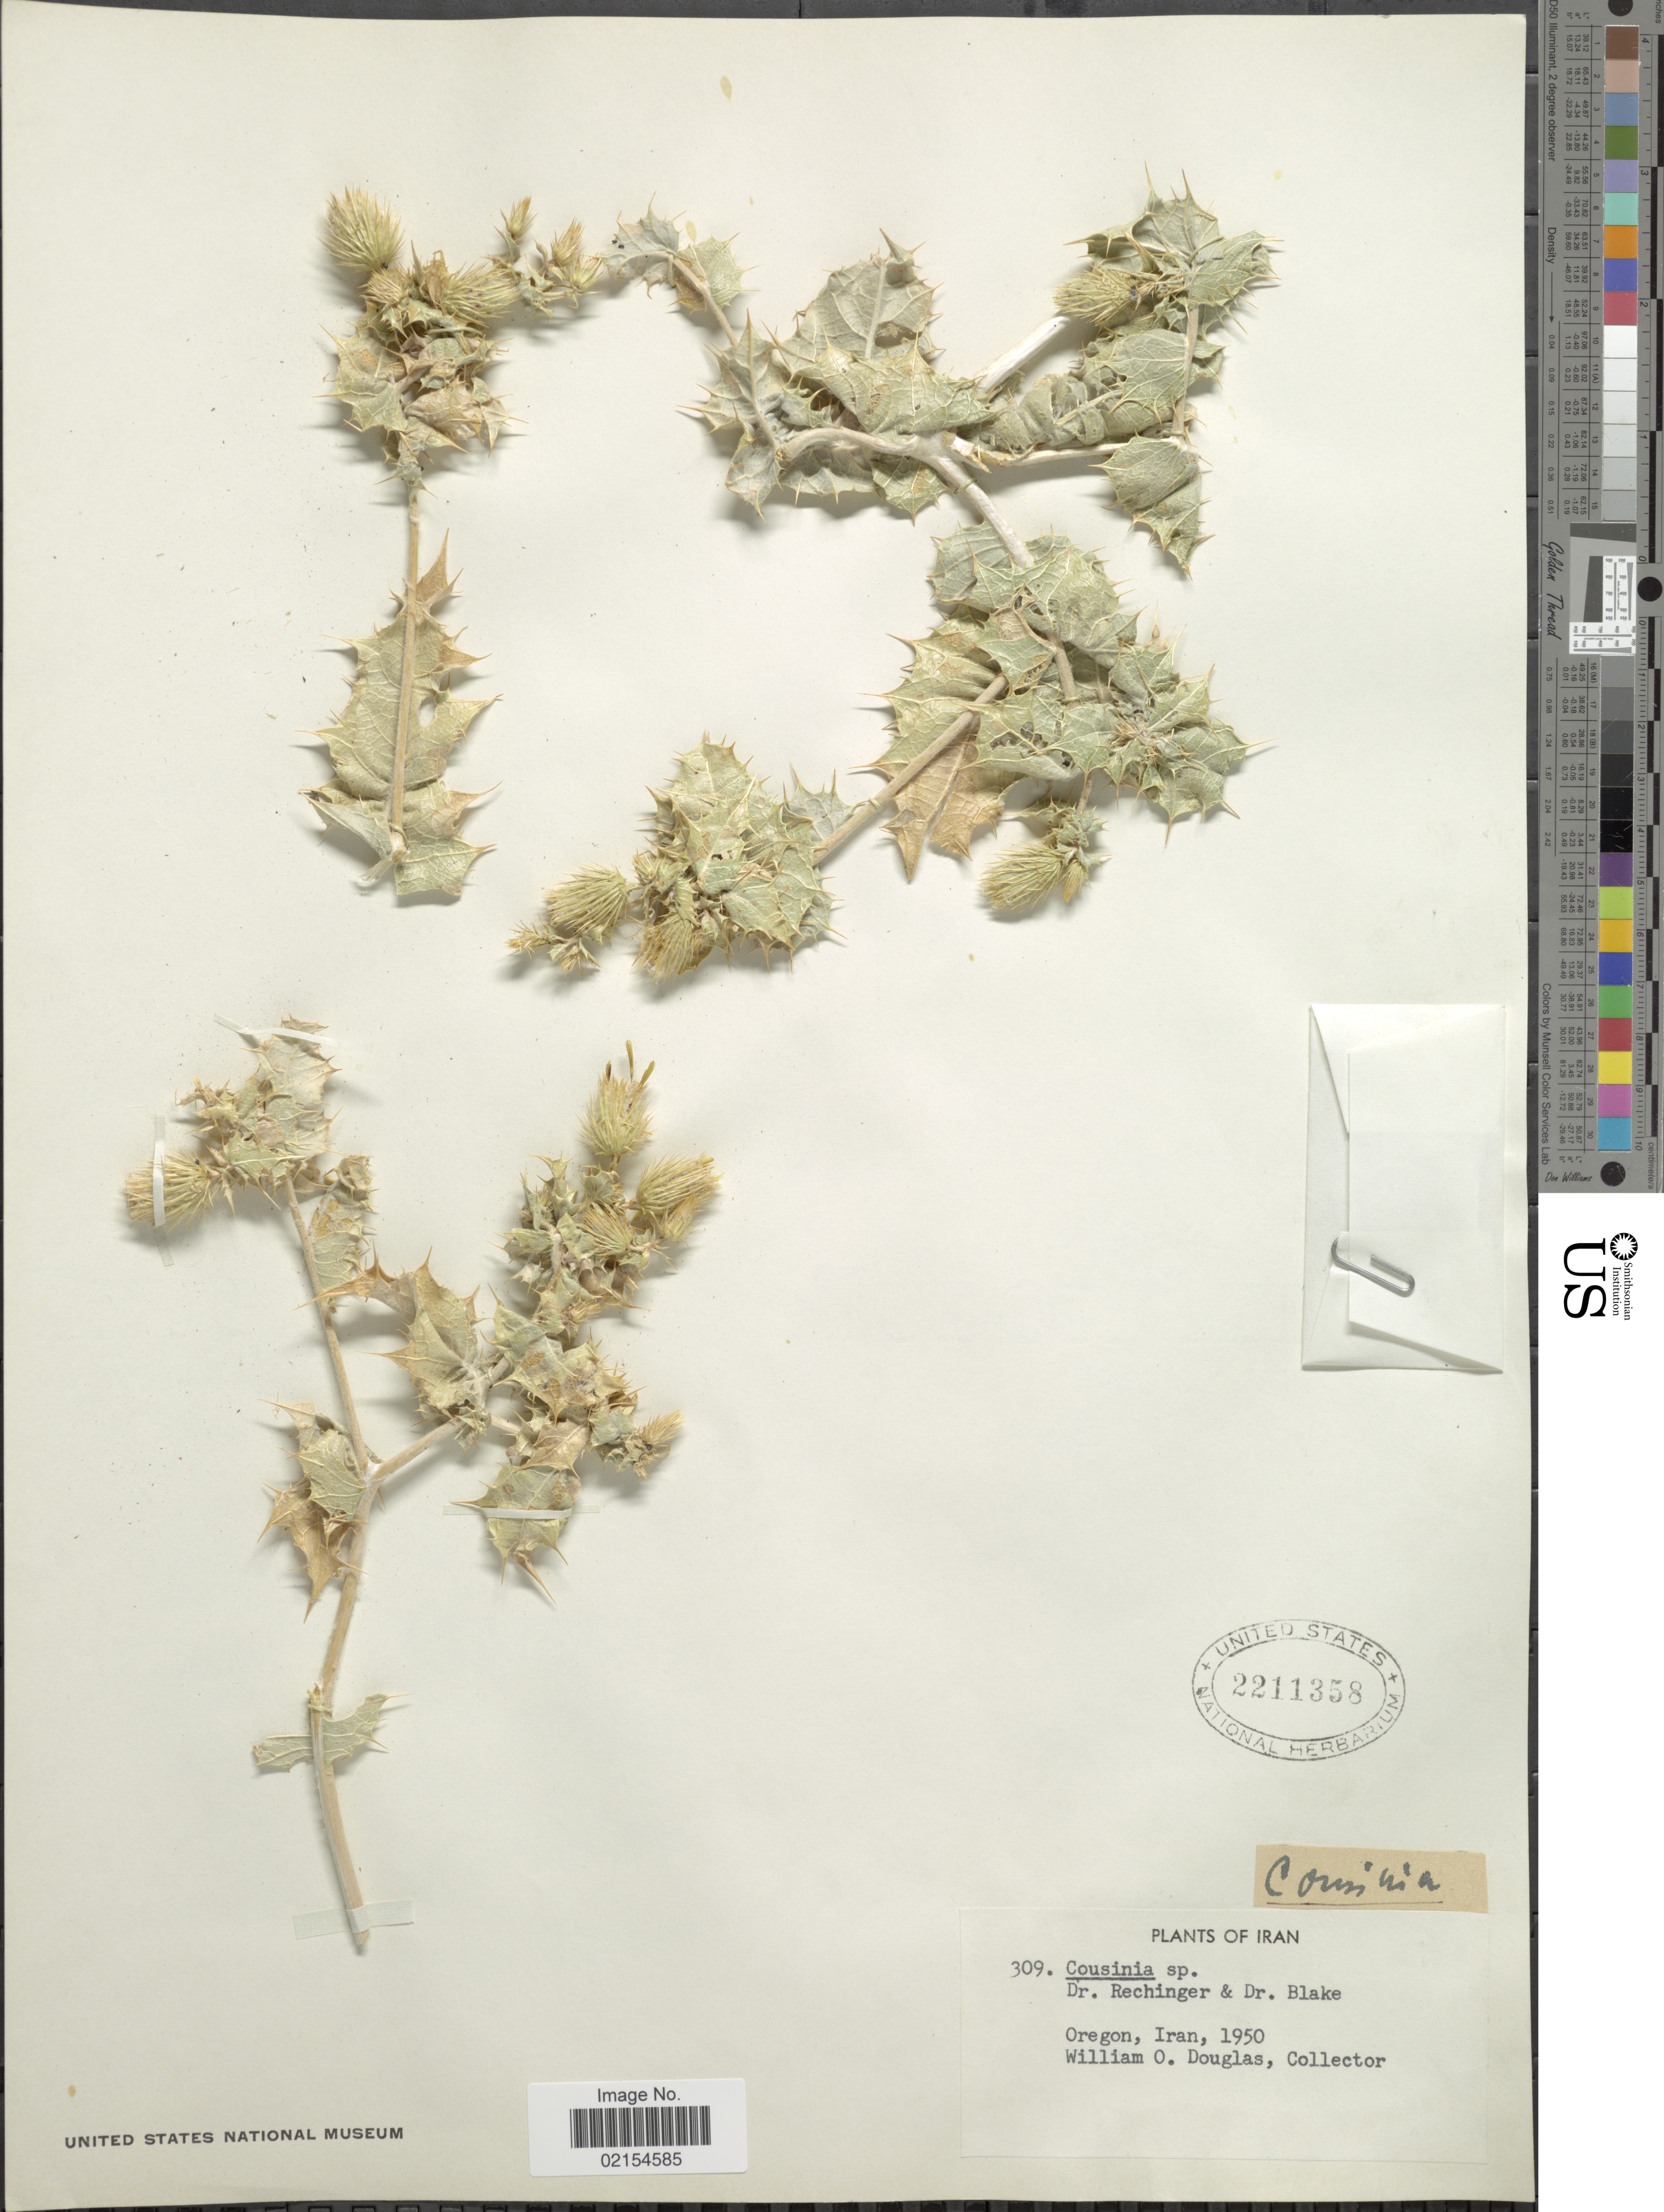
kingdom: Plantae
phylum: Tracheophyta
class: Magnoliopsida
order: Asterales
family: Asteraceae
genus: Cousinia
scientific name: Cousinia sp.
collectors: W. Douglas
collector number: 309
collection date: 1950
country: Iran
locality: Oregon, Iran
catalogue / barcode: US 2211358